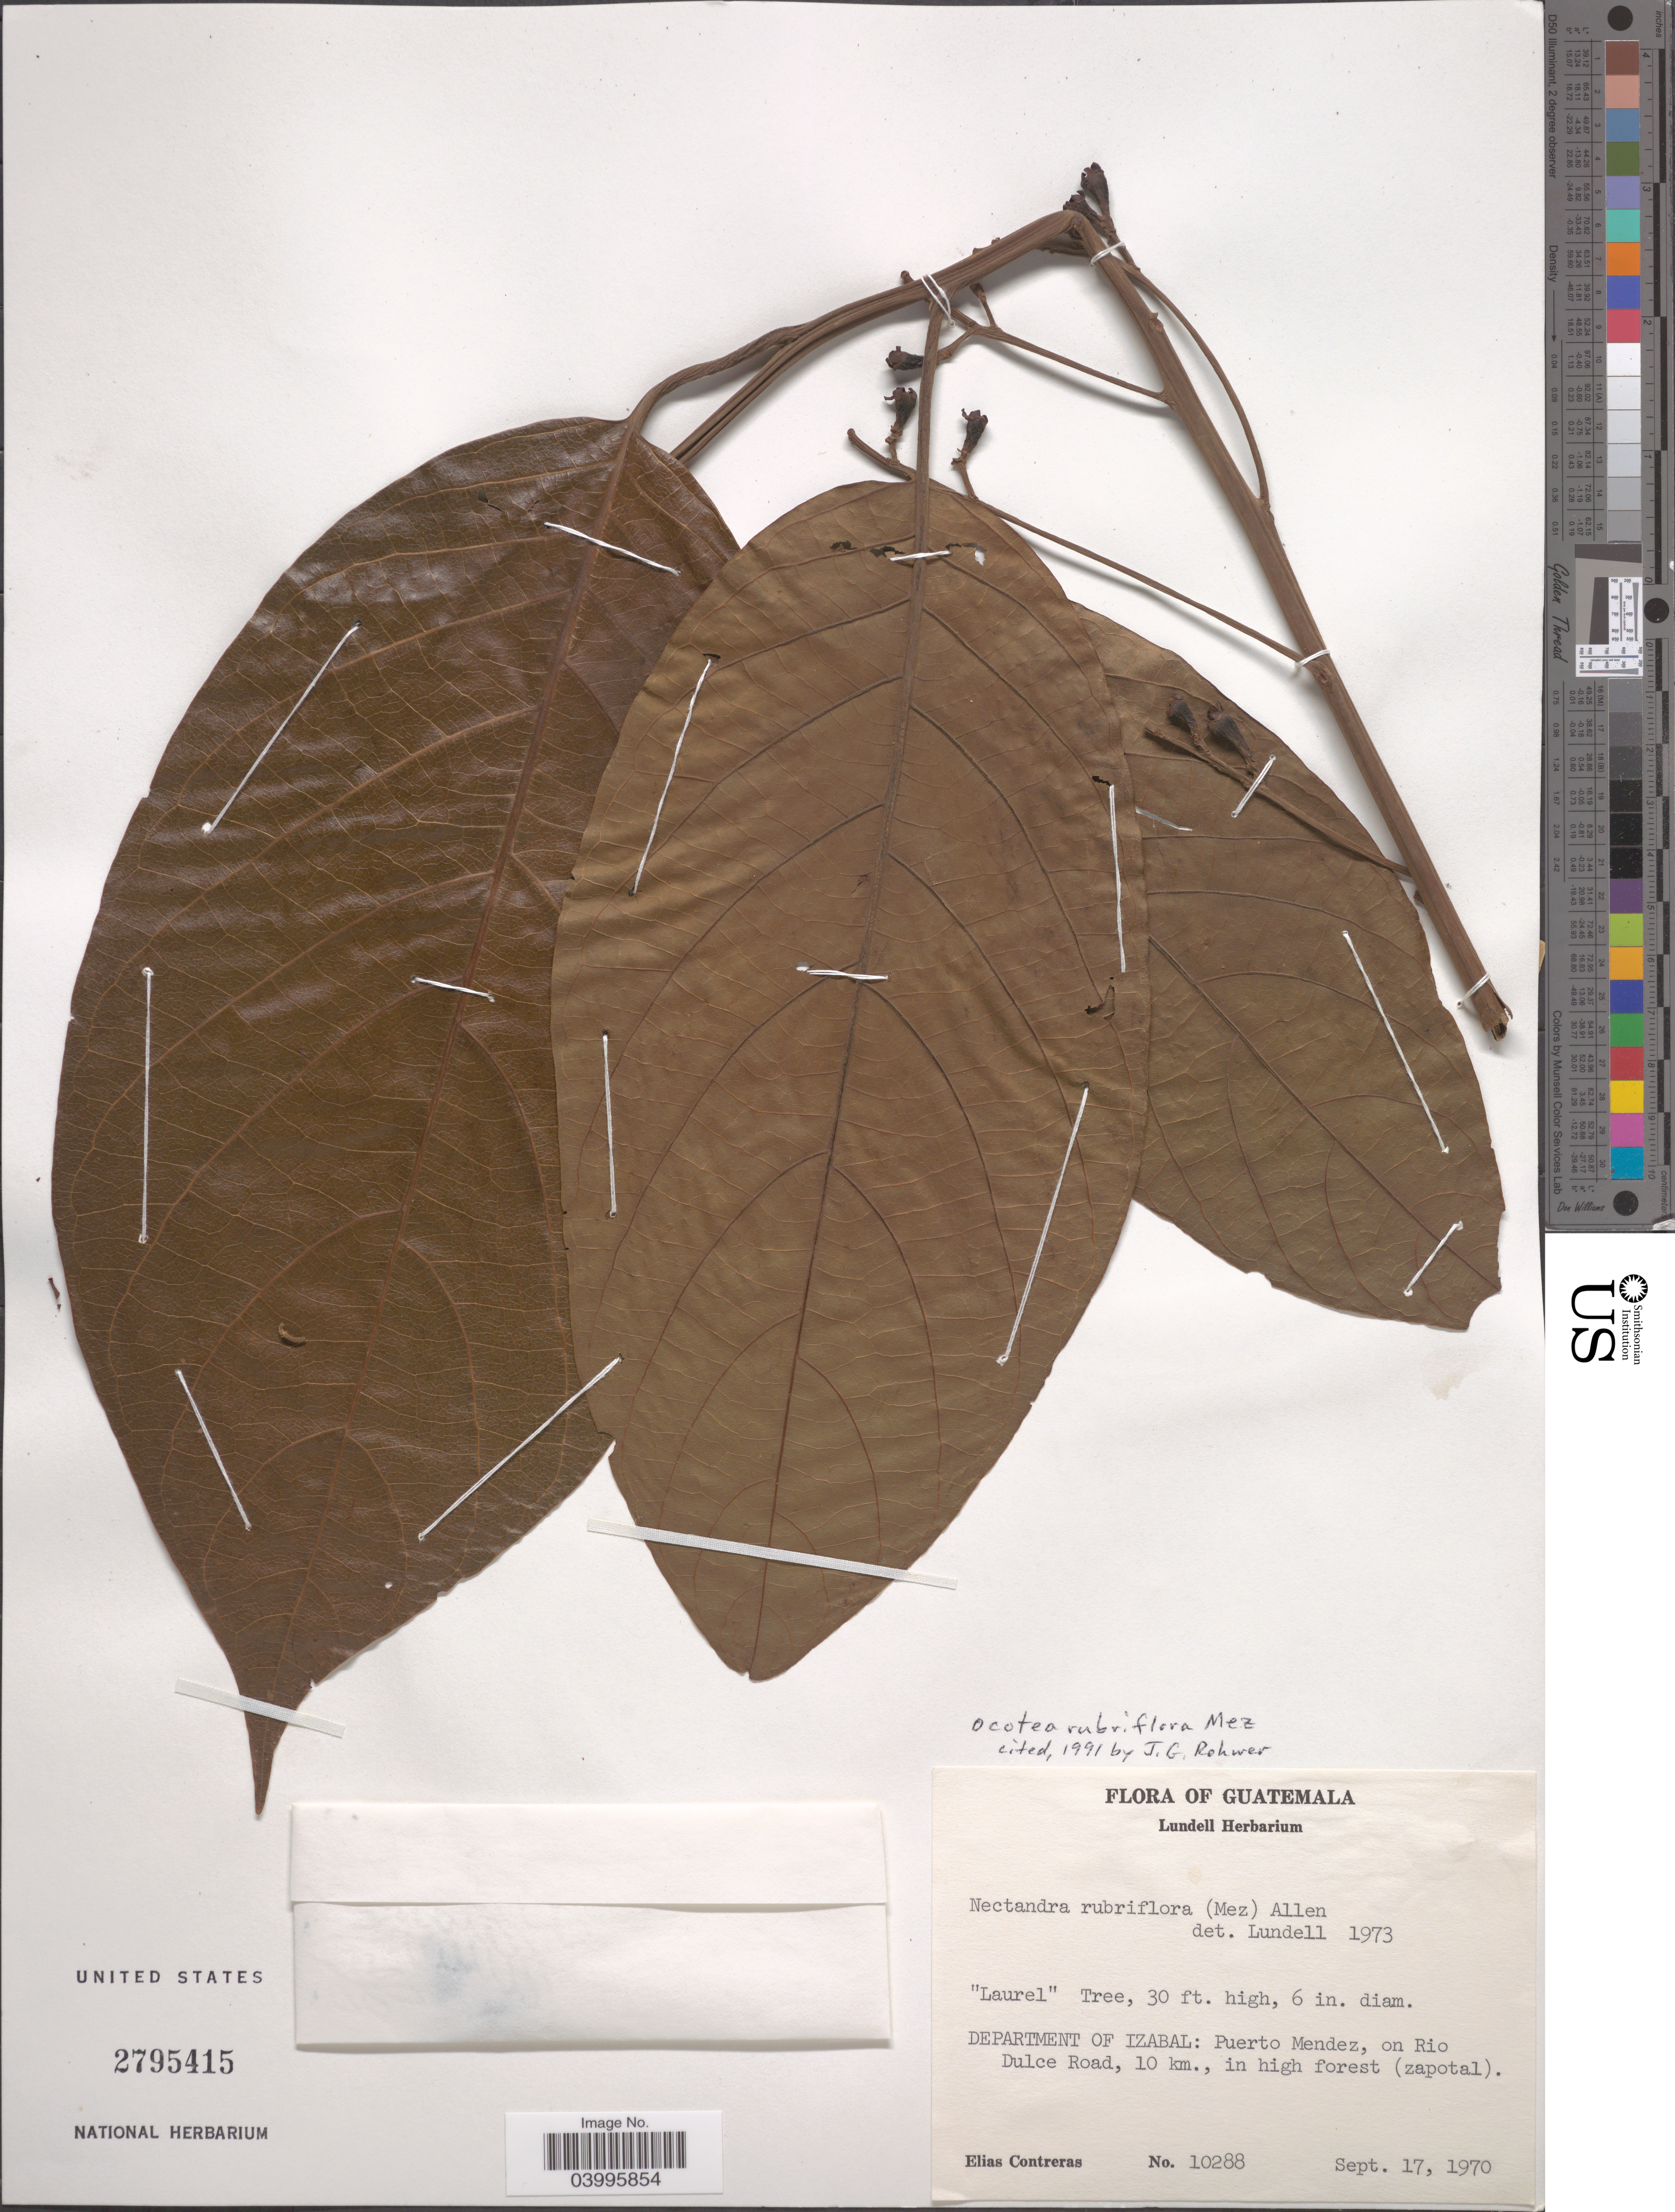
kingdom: Plantae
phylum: Tracheophyta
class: Magnoliopsida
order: Laurales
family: Lauraceae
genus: Ocotea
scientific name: Ocotea rubriflora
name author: Mez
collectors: E. Contreras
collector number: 10288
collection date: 1970-09-17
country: Guatemala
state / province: Izabal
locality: Department of Izabal: Puerto Mendez, on Rio Dulce Road, 10 km., in high forest (zapotal).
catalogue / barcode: US 2795415